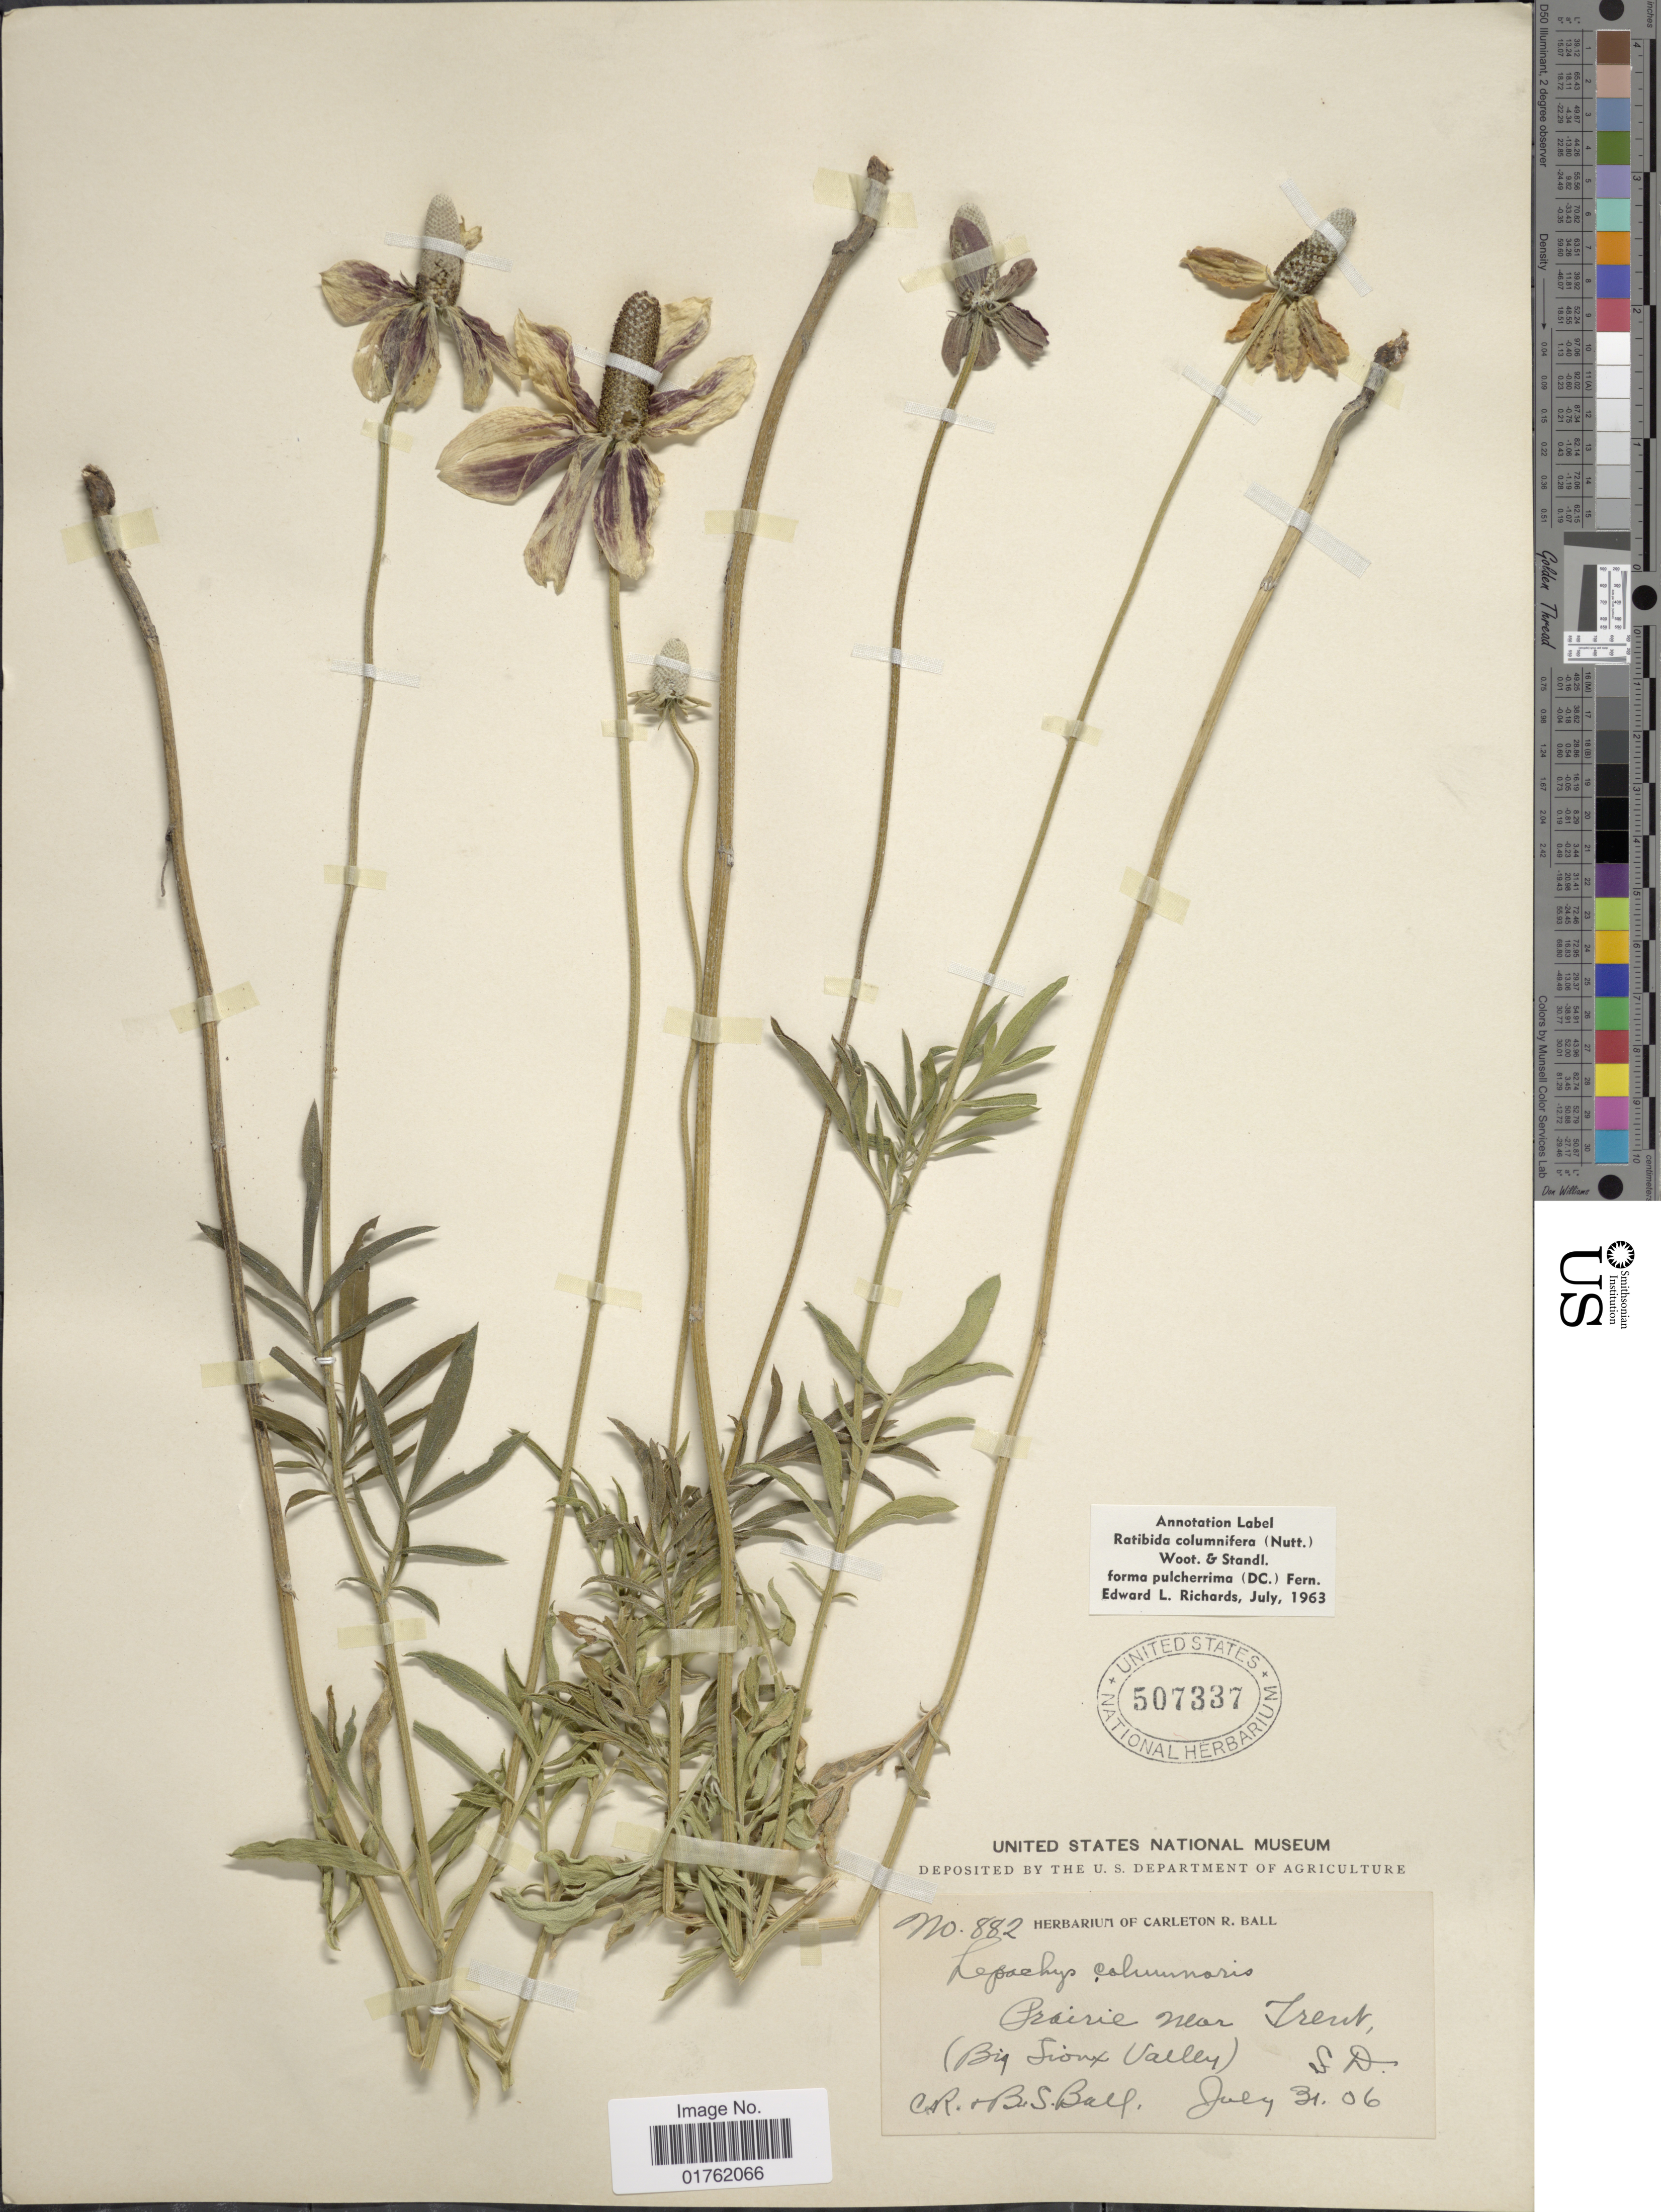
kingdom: Plantae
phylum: Tracheophyta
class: Magnoliopsida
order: Asterales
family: Asteraceae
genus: Ratibida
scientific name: Ratibida columnaris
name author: (Pursh) D. Don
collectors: B. S. Ball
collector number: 882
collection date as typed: Transcribed d/m/y: 31/7/6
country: United States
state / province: South Dakota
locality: Prairie near Trent, (Big Sioux Valley)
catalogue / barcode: US 507337